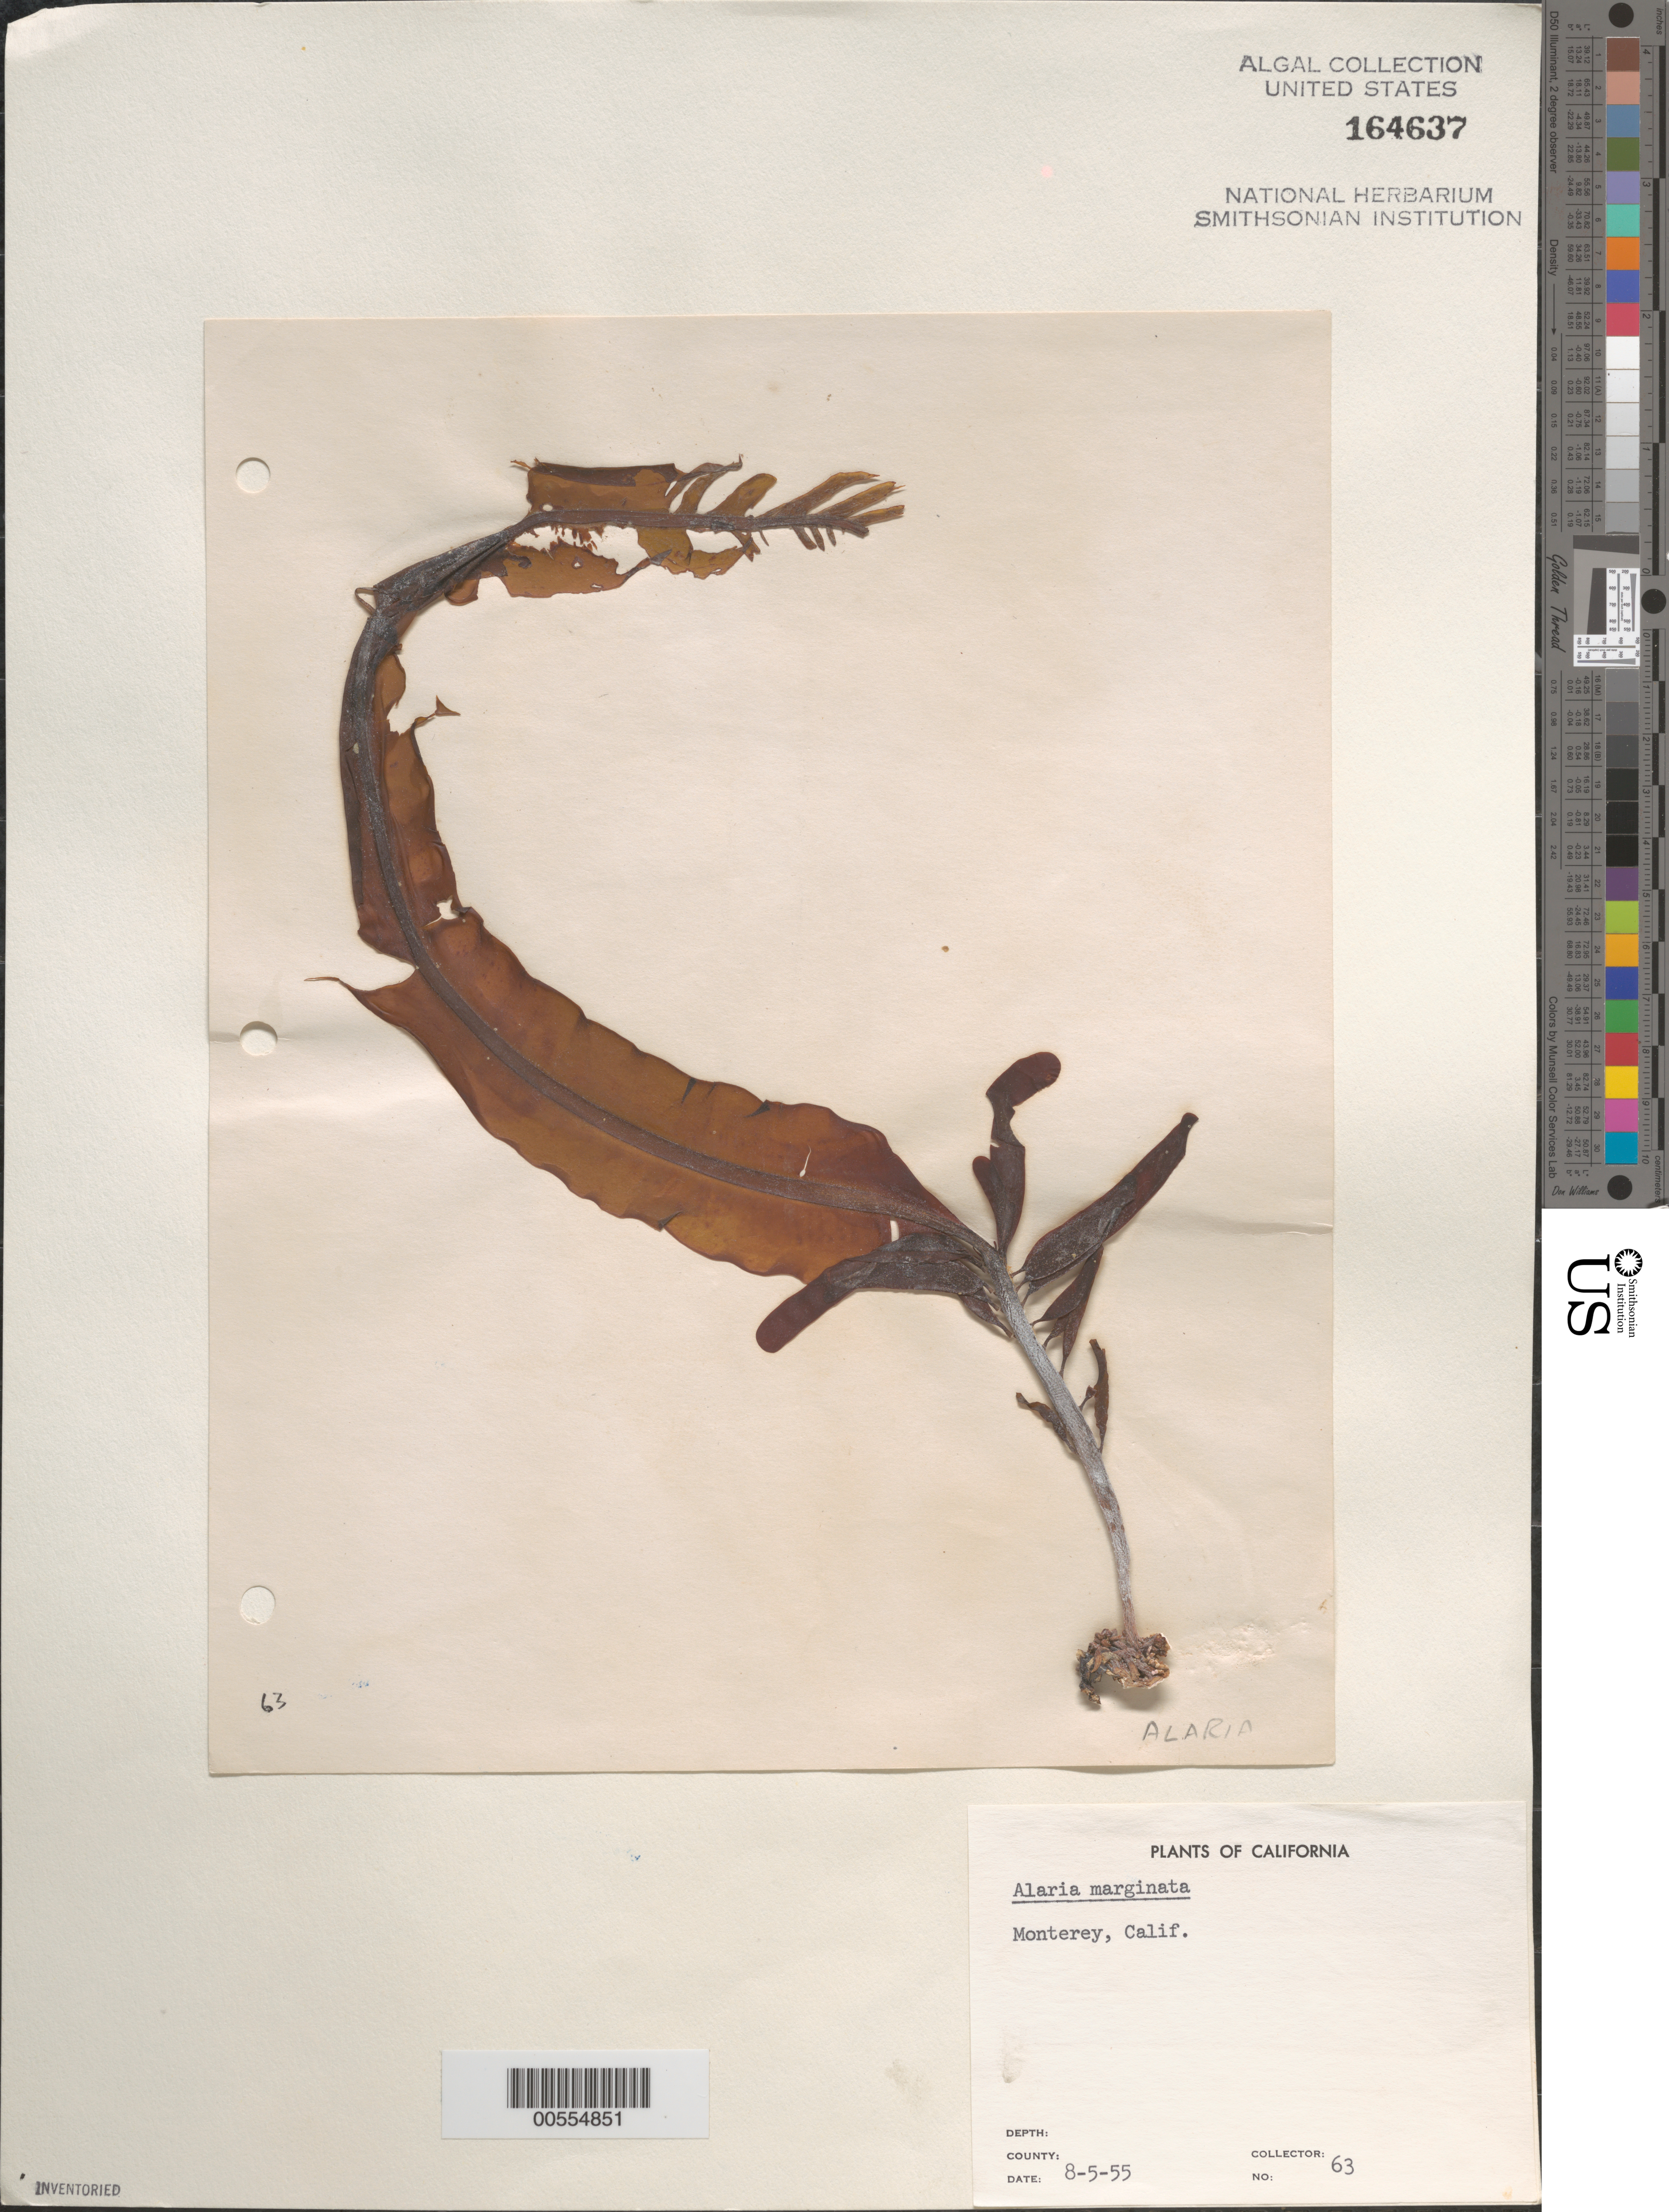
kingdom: Chromista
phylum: Ochrophyta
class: Phaeophyceae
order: Laminariales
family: Alariaceae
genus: Alaria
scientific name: Alaria marginata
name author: Ruiz & Pav.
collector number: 63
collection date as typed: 05 Aug 1955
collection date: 1955-08-05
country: United States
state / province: California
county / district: Monterey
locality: Monterey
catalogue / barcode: US 164637